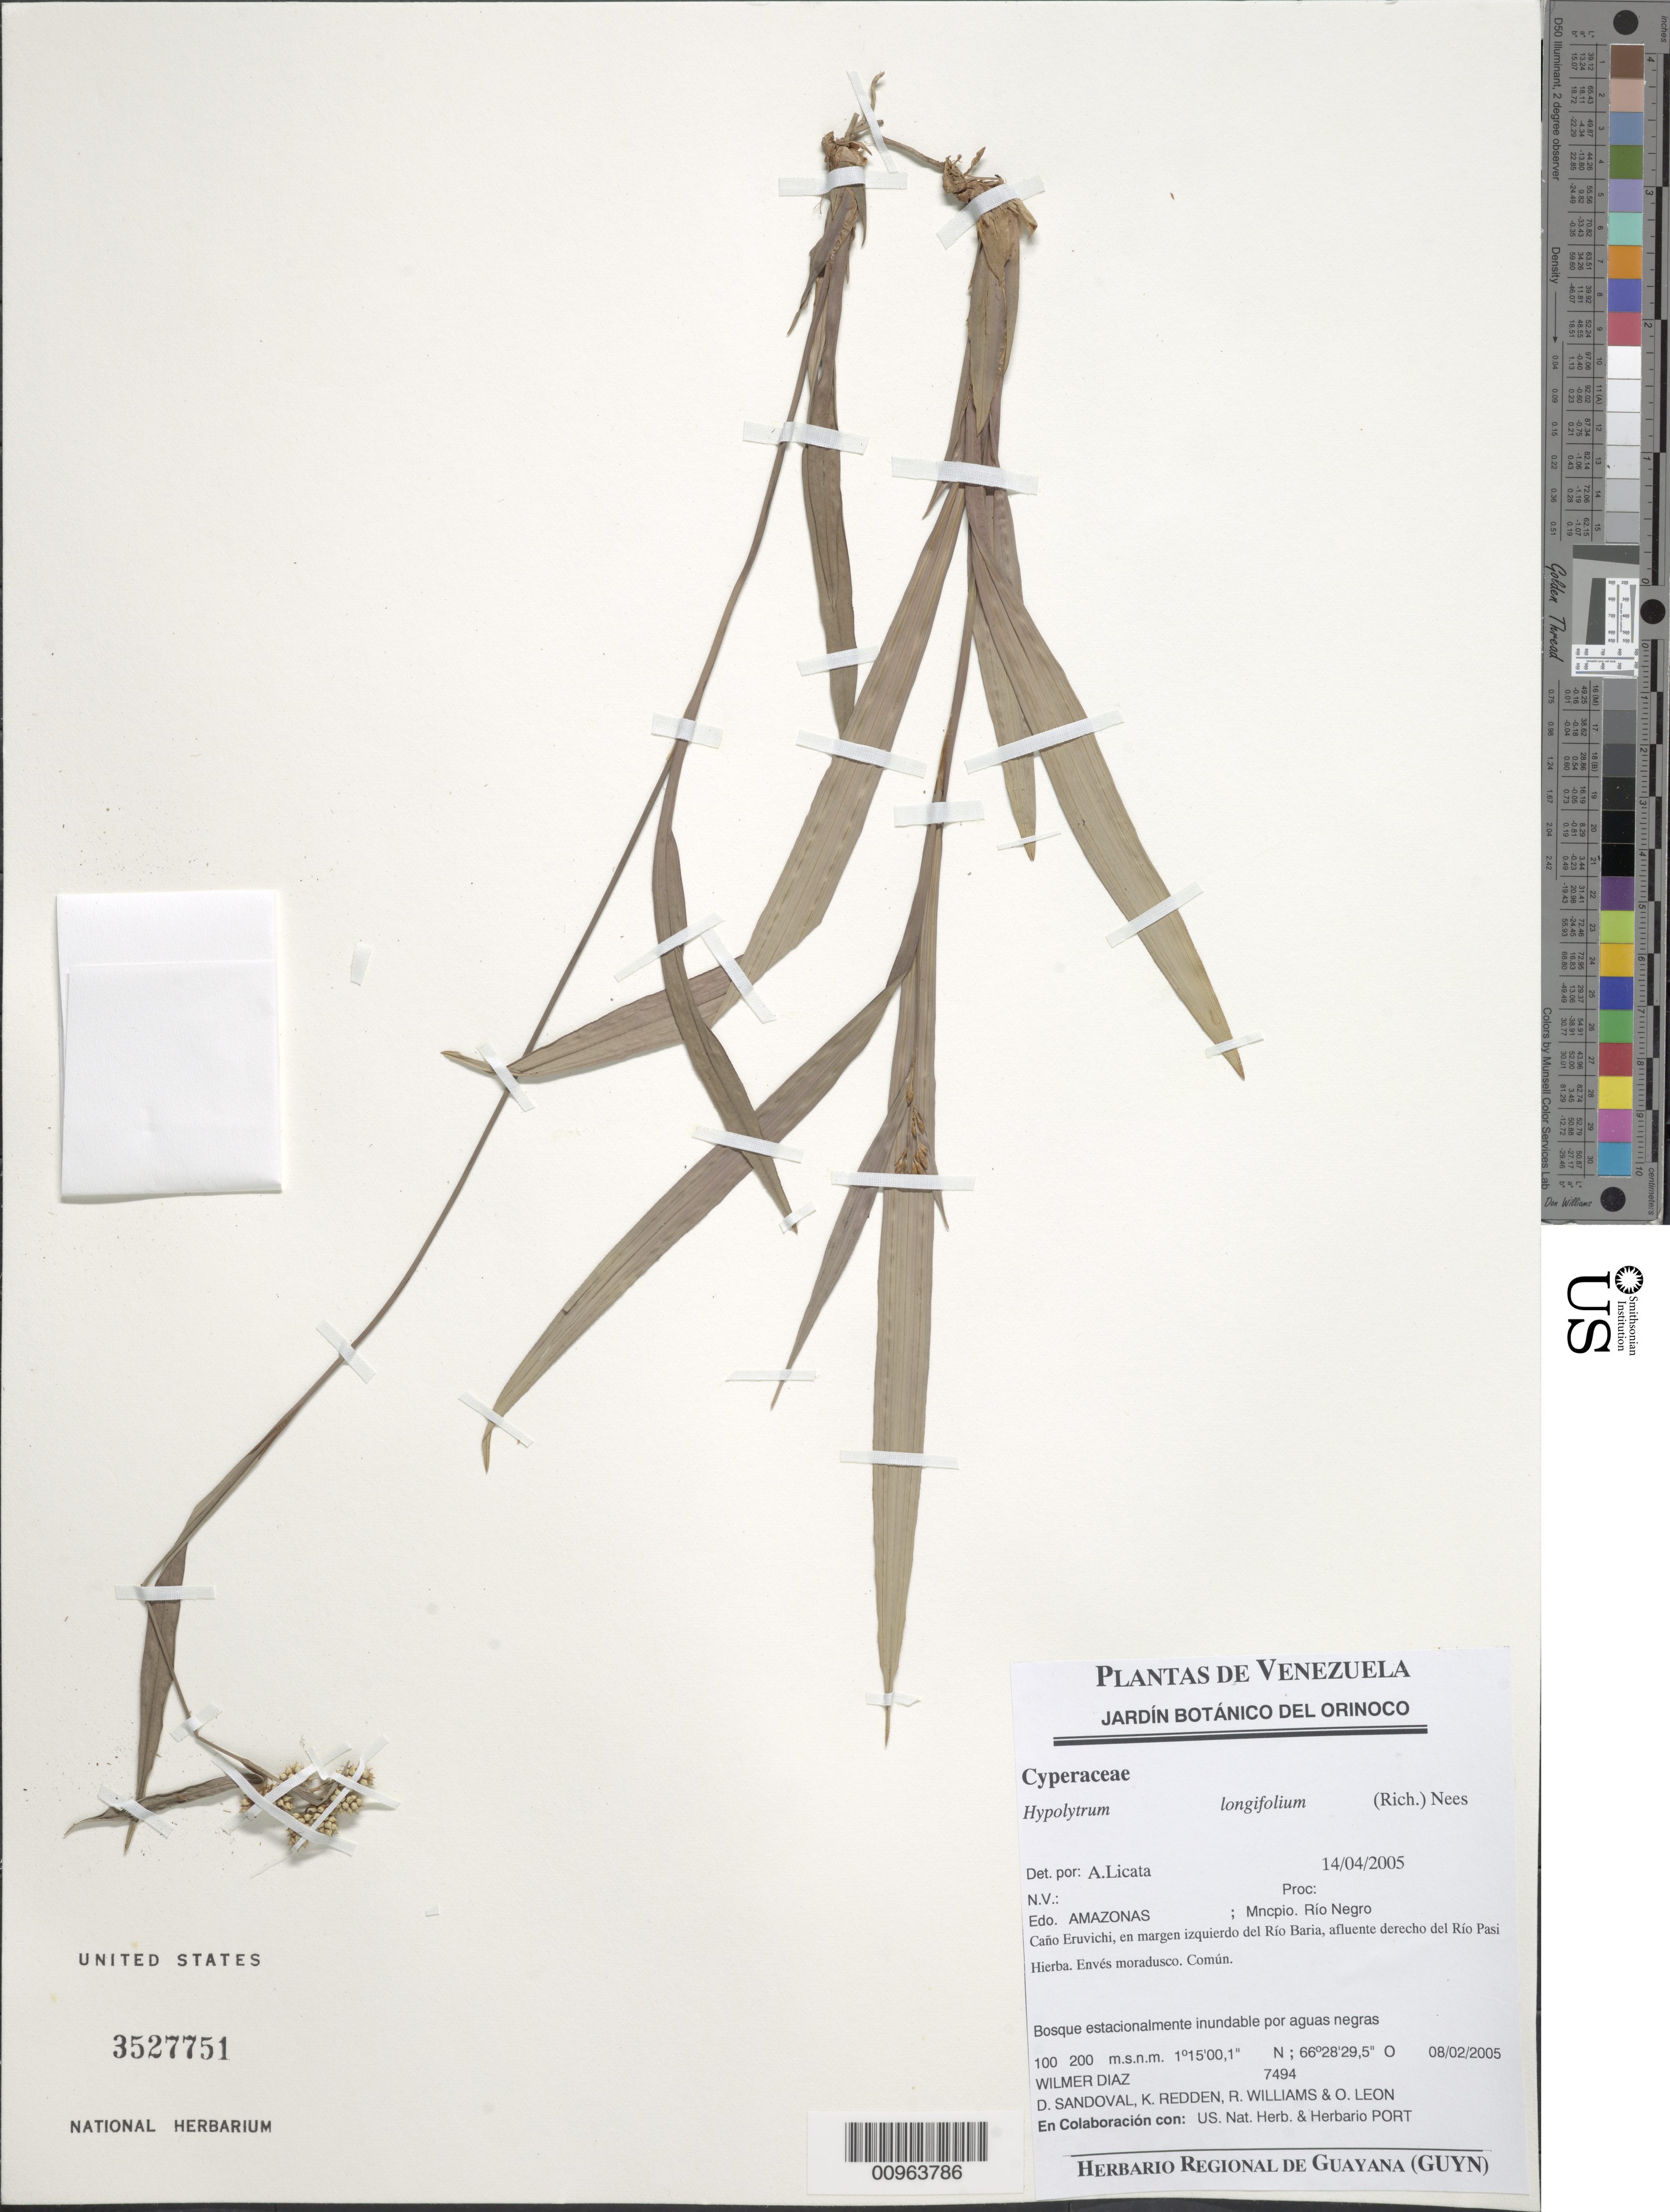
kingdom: Plantae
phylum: Tracheophyta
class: Liliopsida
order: Poales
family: Cyperaceae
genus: Hypolytrum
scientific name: Hypolytrum longifolium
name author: (Rich.) Nees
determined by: Licata, A., (PORT), Univ. Nac. Exp. de los Llanos Ezequiel Zamora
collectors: W. Díaz P., D. Sandoval, K. M. Redden, R. Williams & O. León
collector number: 7494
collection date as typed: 8-Feb-05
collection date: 2005-02-08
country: Venezuela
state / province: Amazonas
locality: Mun. Río Negro, Caño Eruvichi, en margen izquierdo Río Baria, afluente derecho del Río Pasimoni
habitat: Bosque estacionalmente inundable por aguas negras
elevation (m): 100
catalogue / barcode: US 3527751